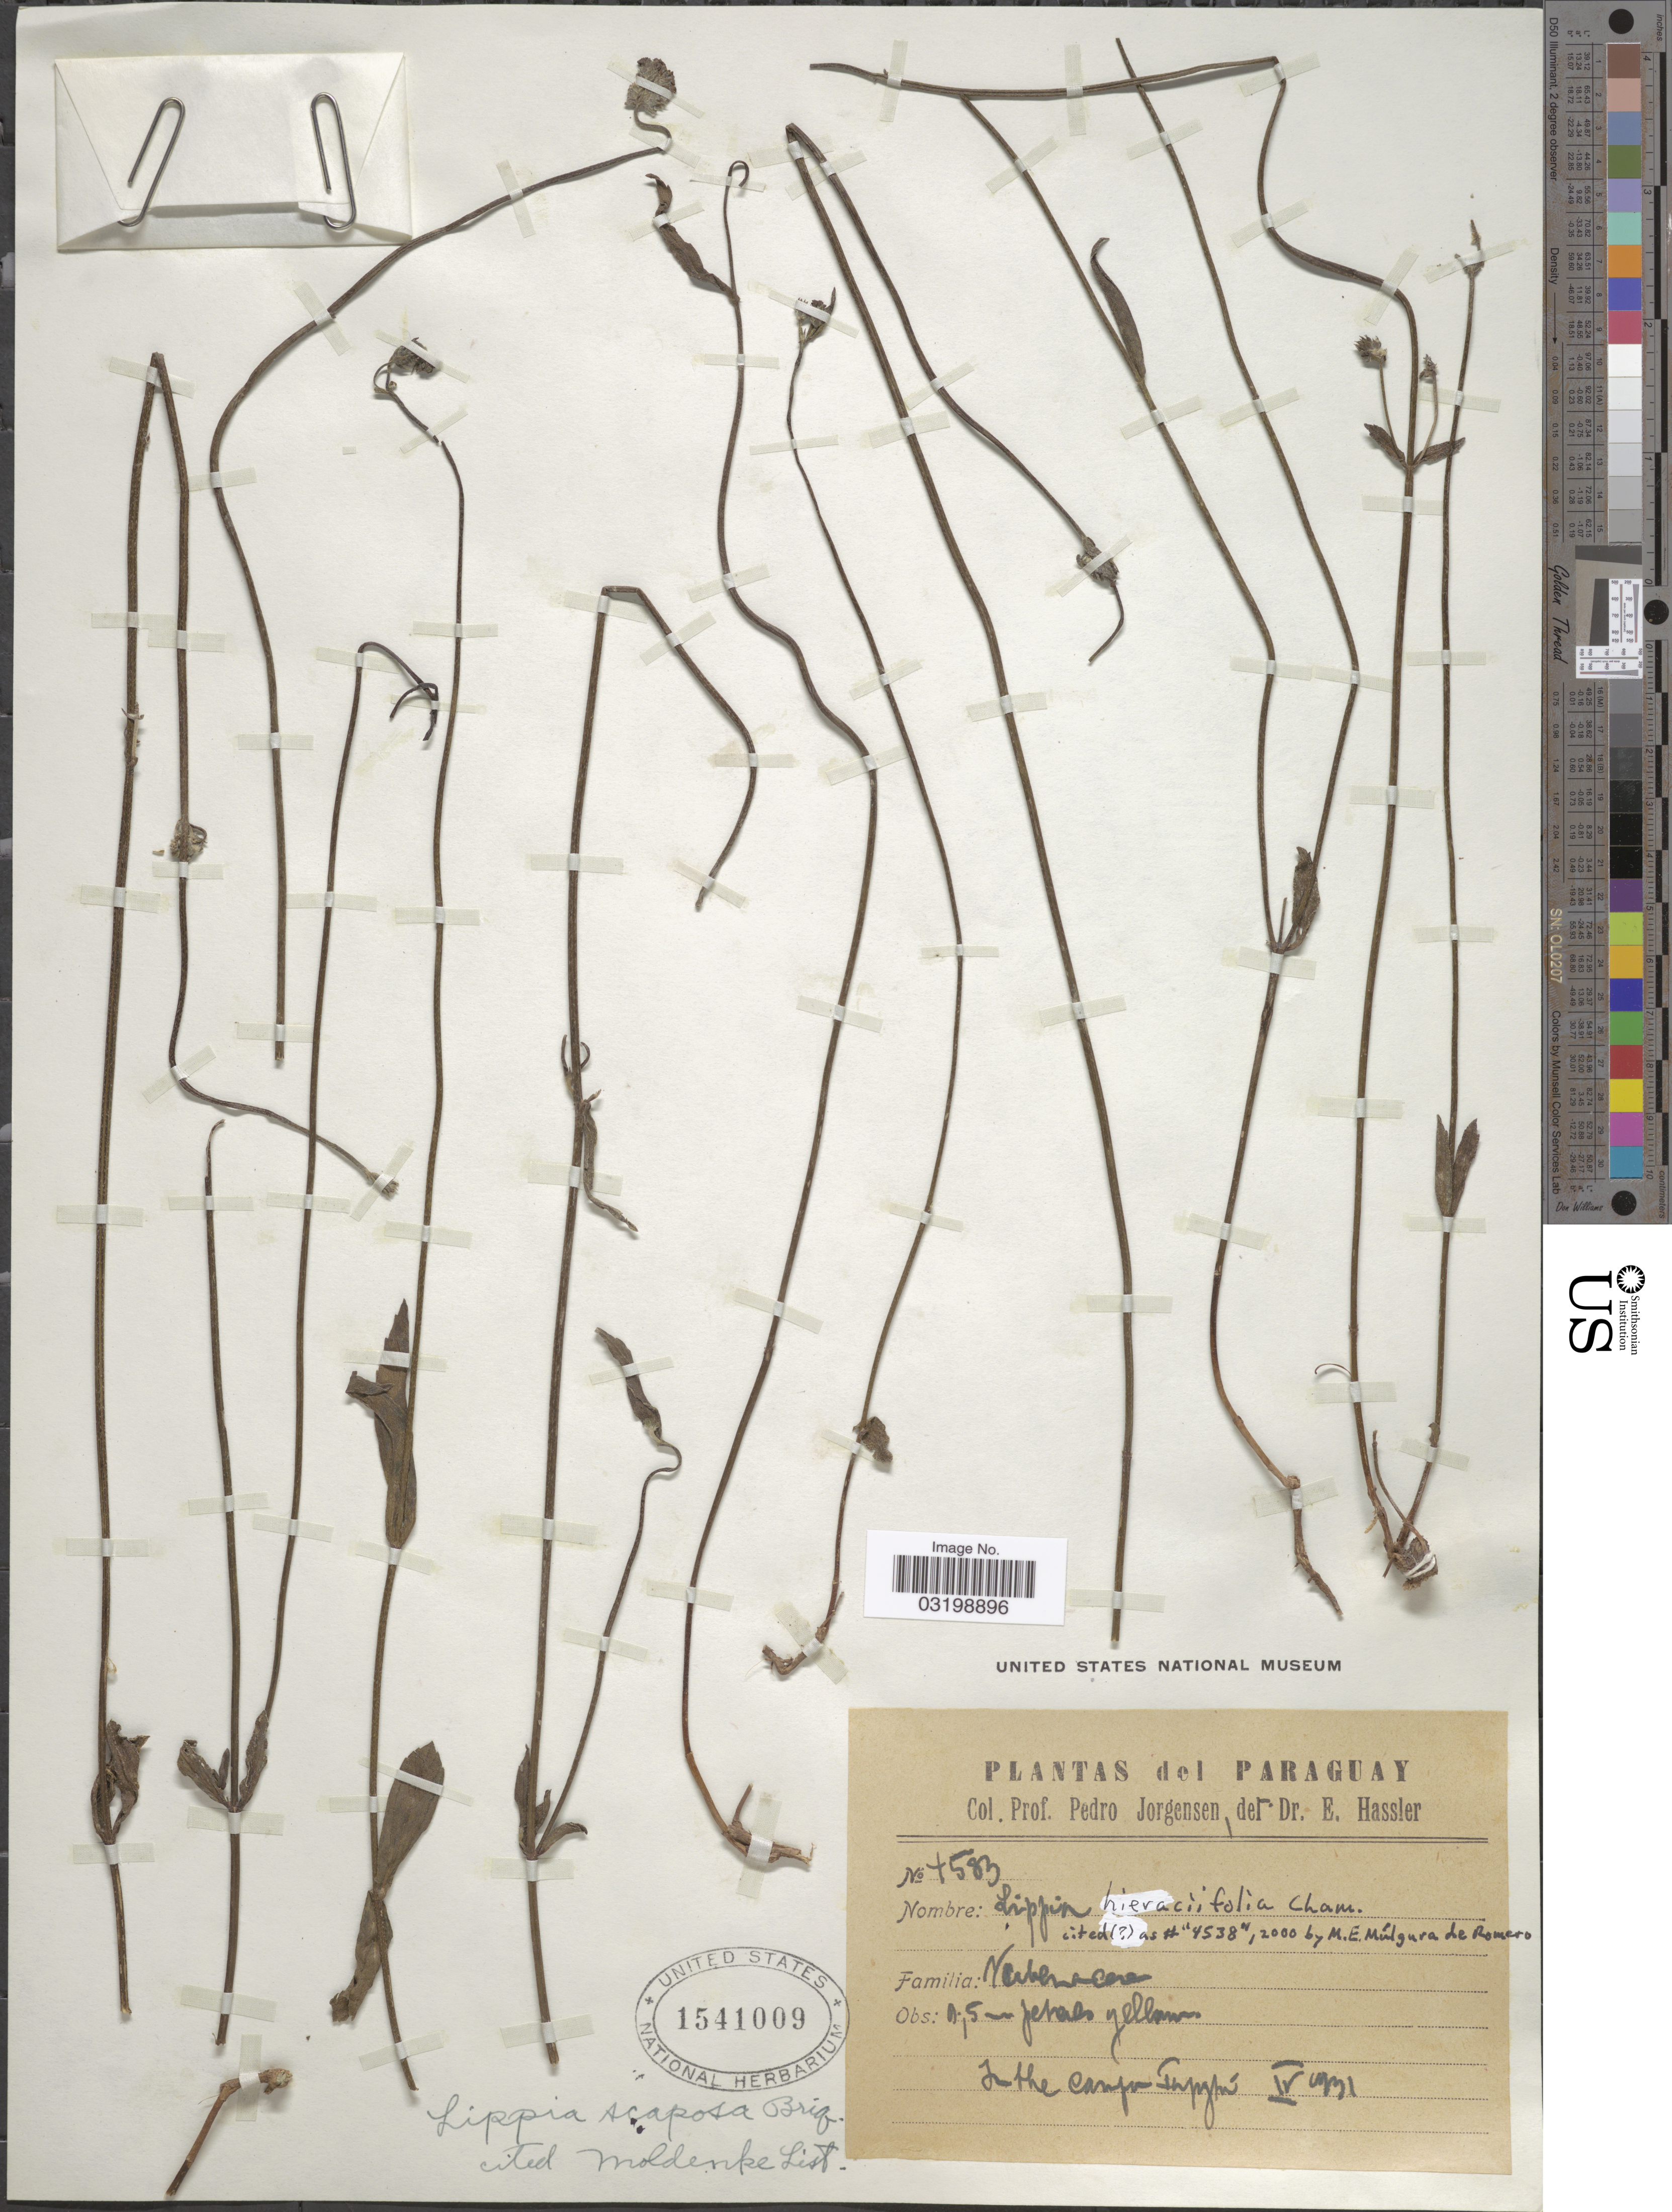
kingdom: Plantae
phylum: Tracheophyta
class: Magnoliopsida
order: Lamiales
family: Verbenaceae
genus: Lippia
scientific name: Lippia hieracifolia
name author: Cham.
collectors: P. Jörgensen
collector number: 4583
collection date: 1931-04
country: Paraguay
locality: In the campo Tapgtu [interpreted].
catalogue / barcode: US 1541009